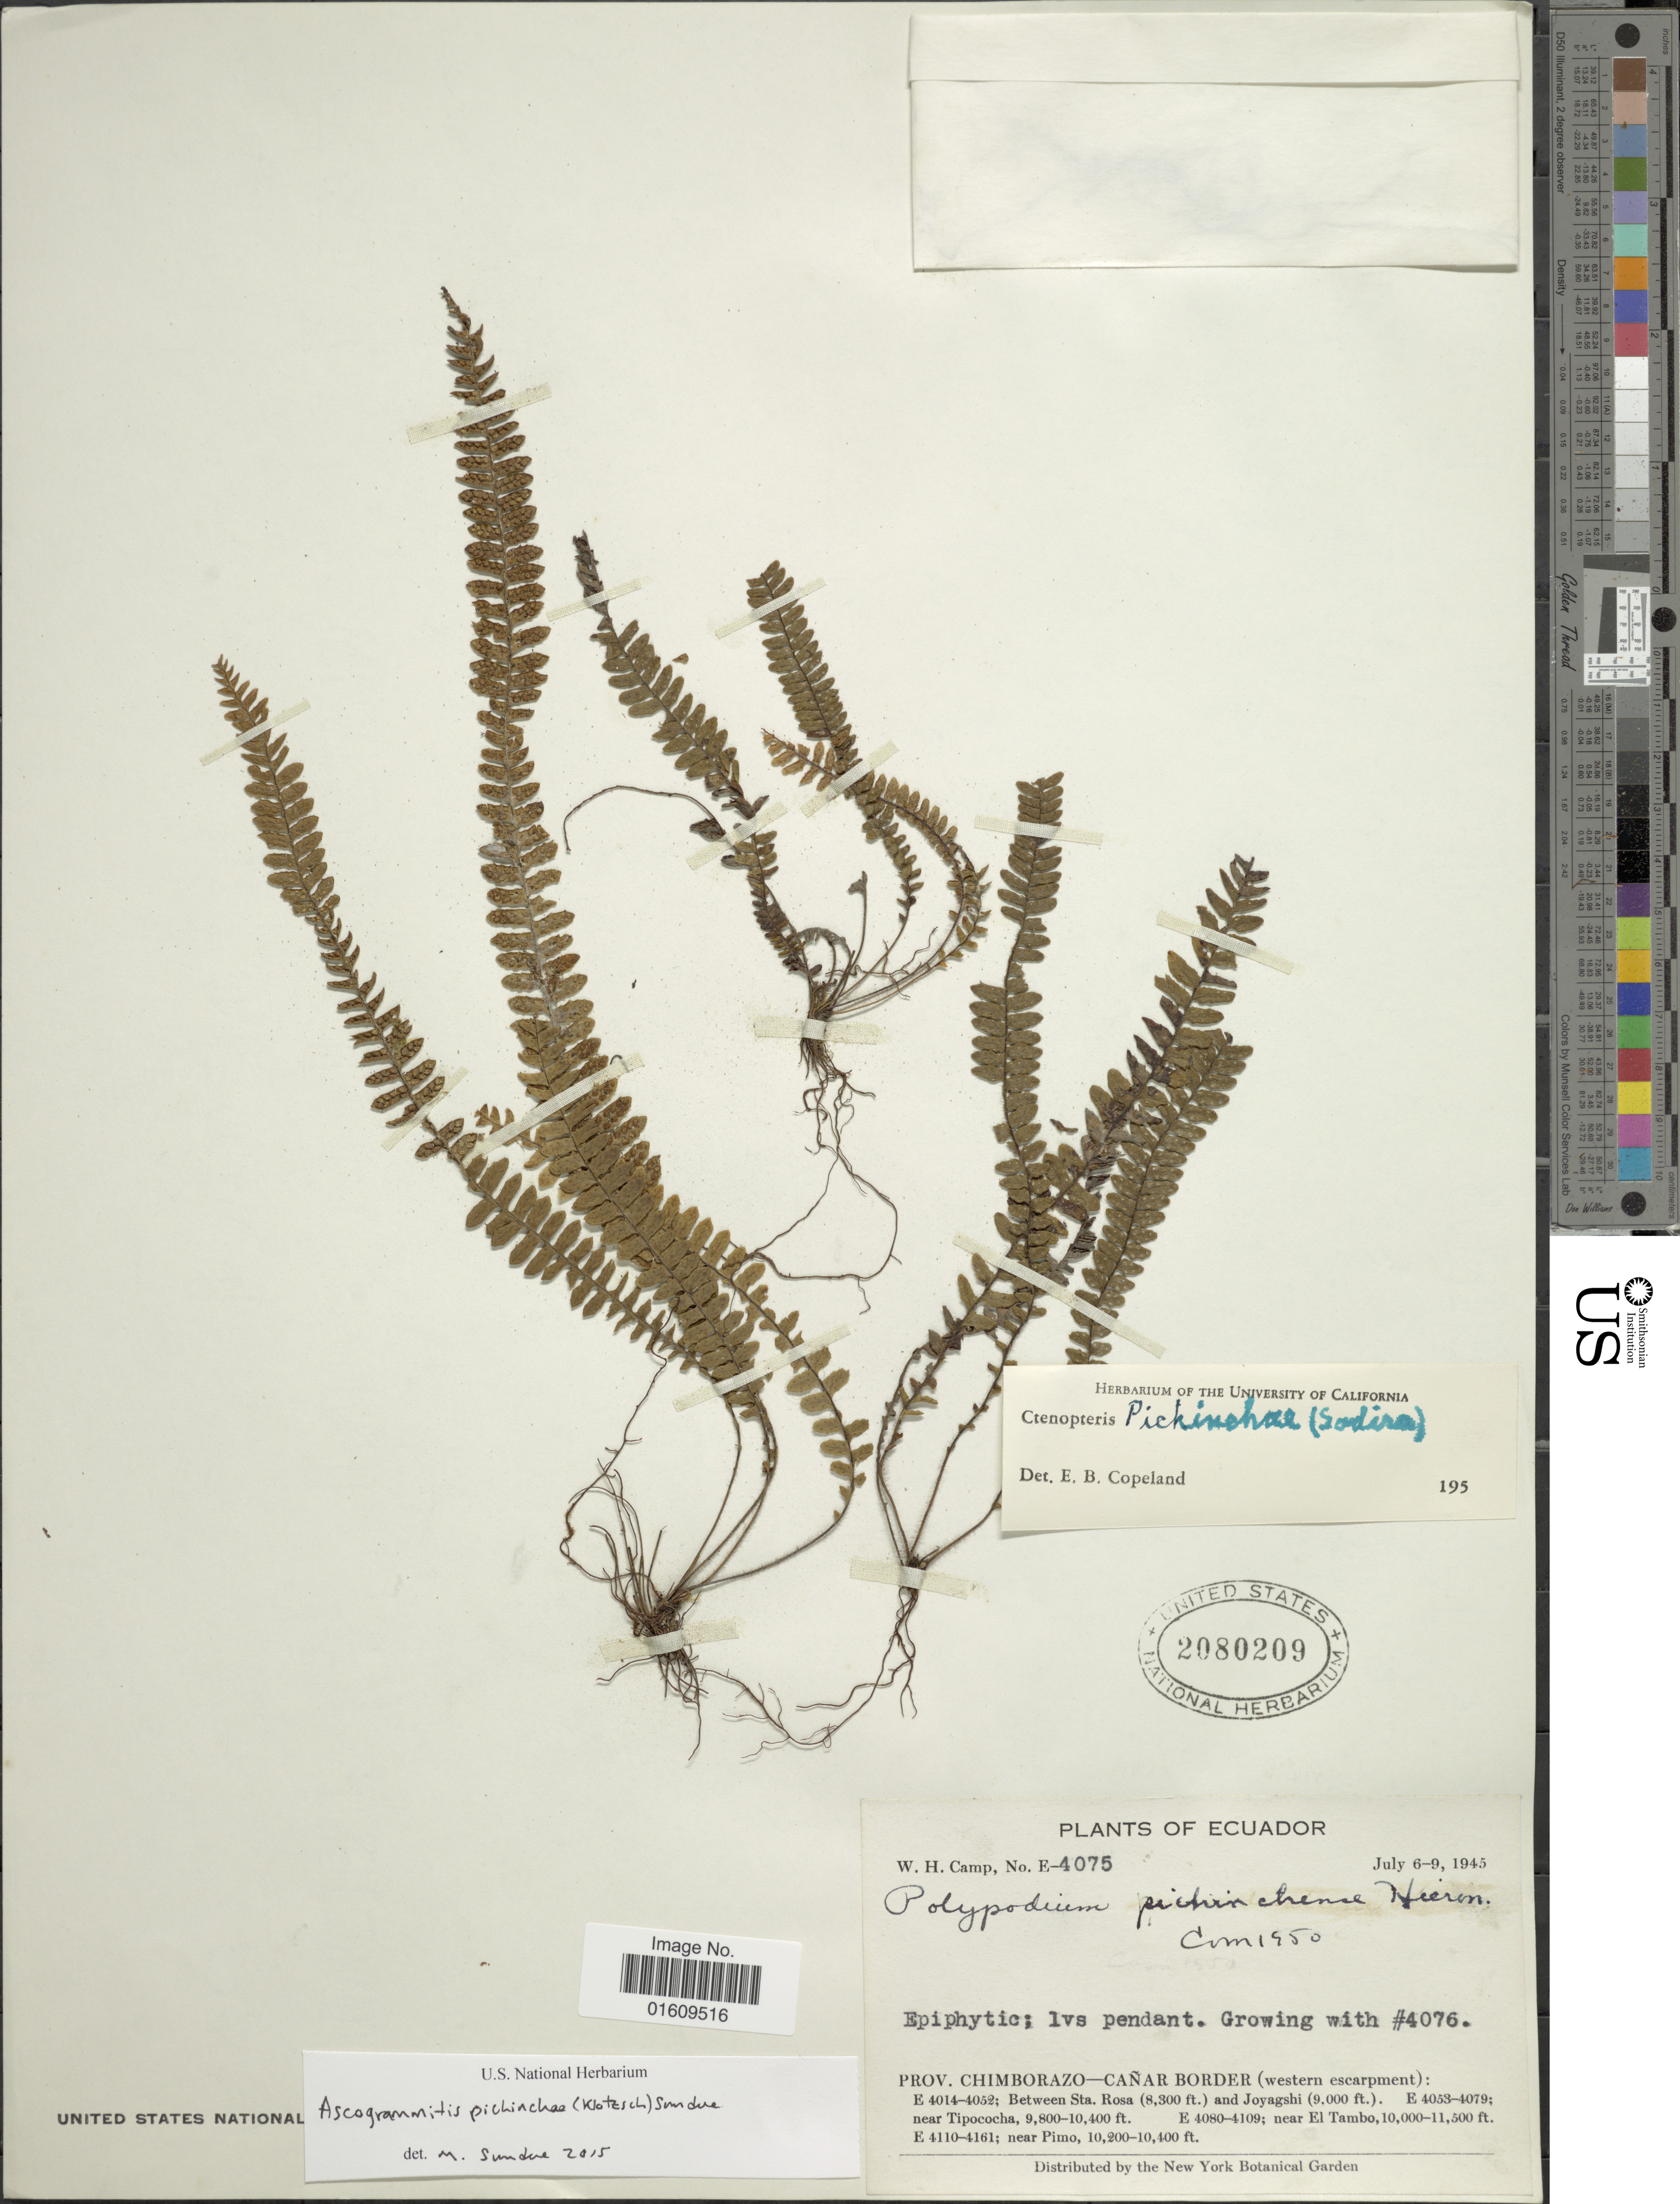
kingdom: Plantae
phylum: Tracheophyta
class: Polypodiopsida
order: Polypodiales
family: Polypodiaceae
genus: Ascogrammitis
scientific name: Ascogrammitis pichinchae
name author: (Sod.) Sundue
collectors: W. H. Camp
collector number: E - 4075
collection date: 1945-07-06/1945-07-09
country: Ecuador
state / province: Chimborazo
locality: Prov. Chimborazo - Canar Border ( Western escarpment ): E 4053-4079; near Tipococha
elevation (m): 2987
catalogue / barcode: US 2080209